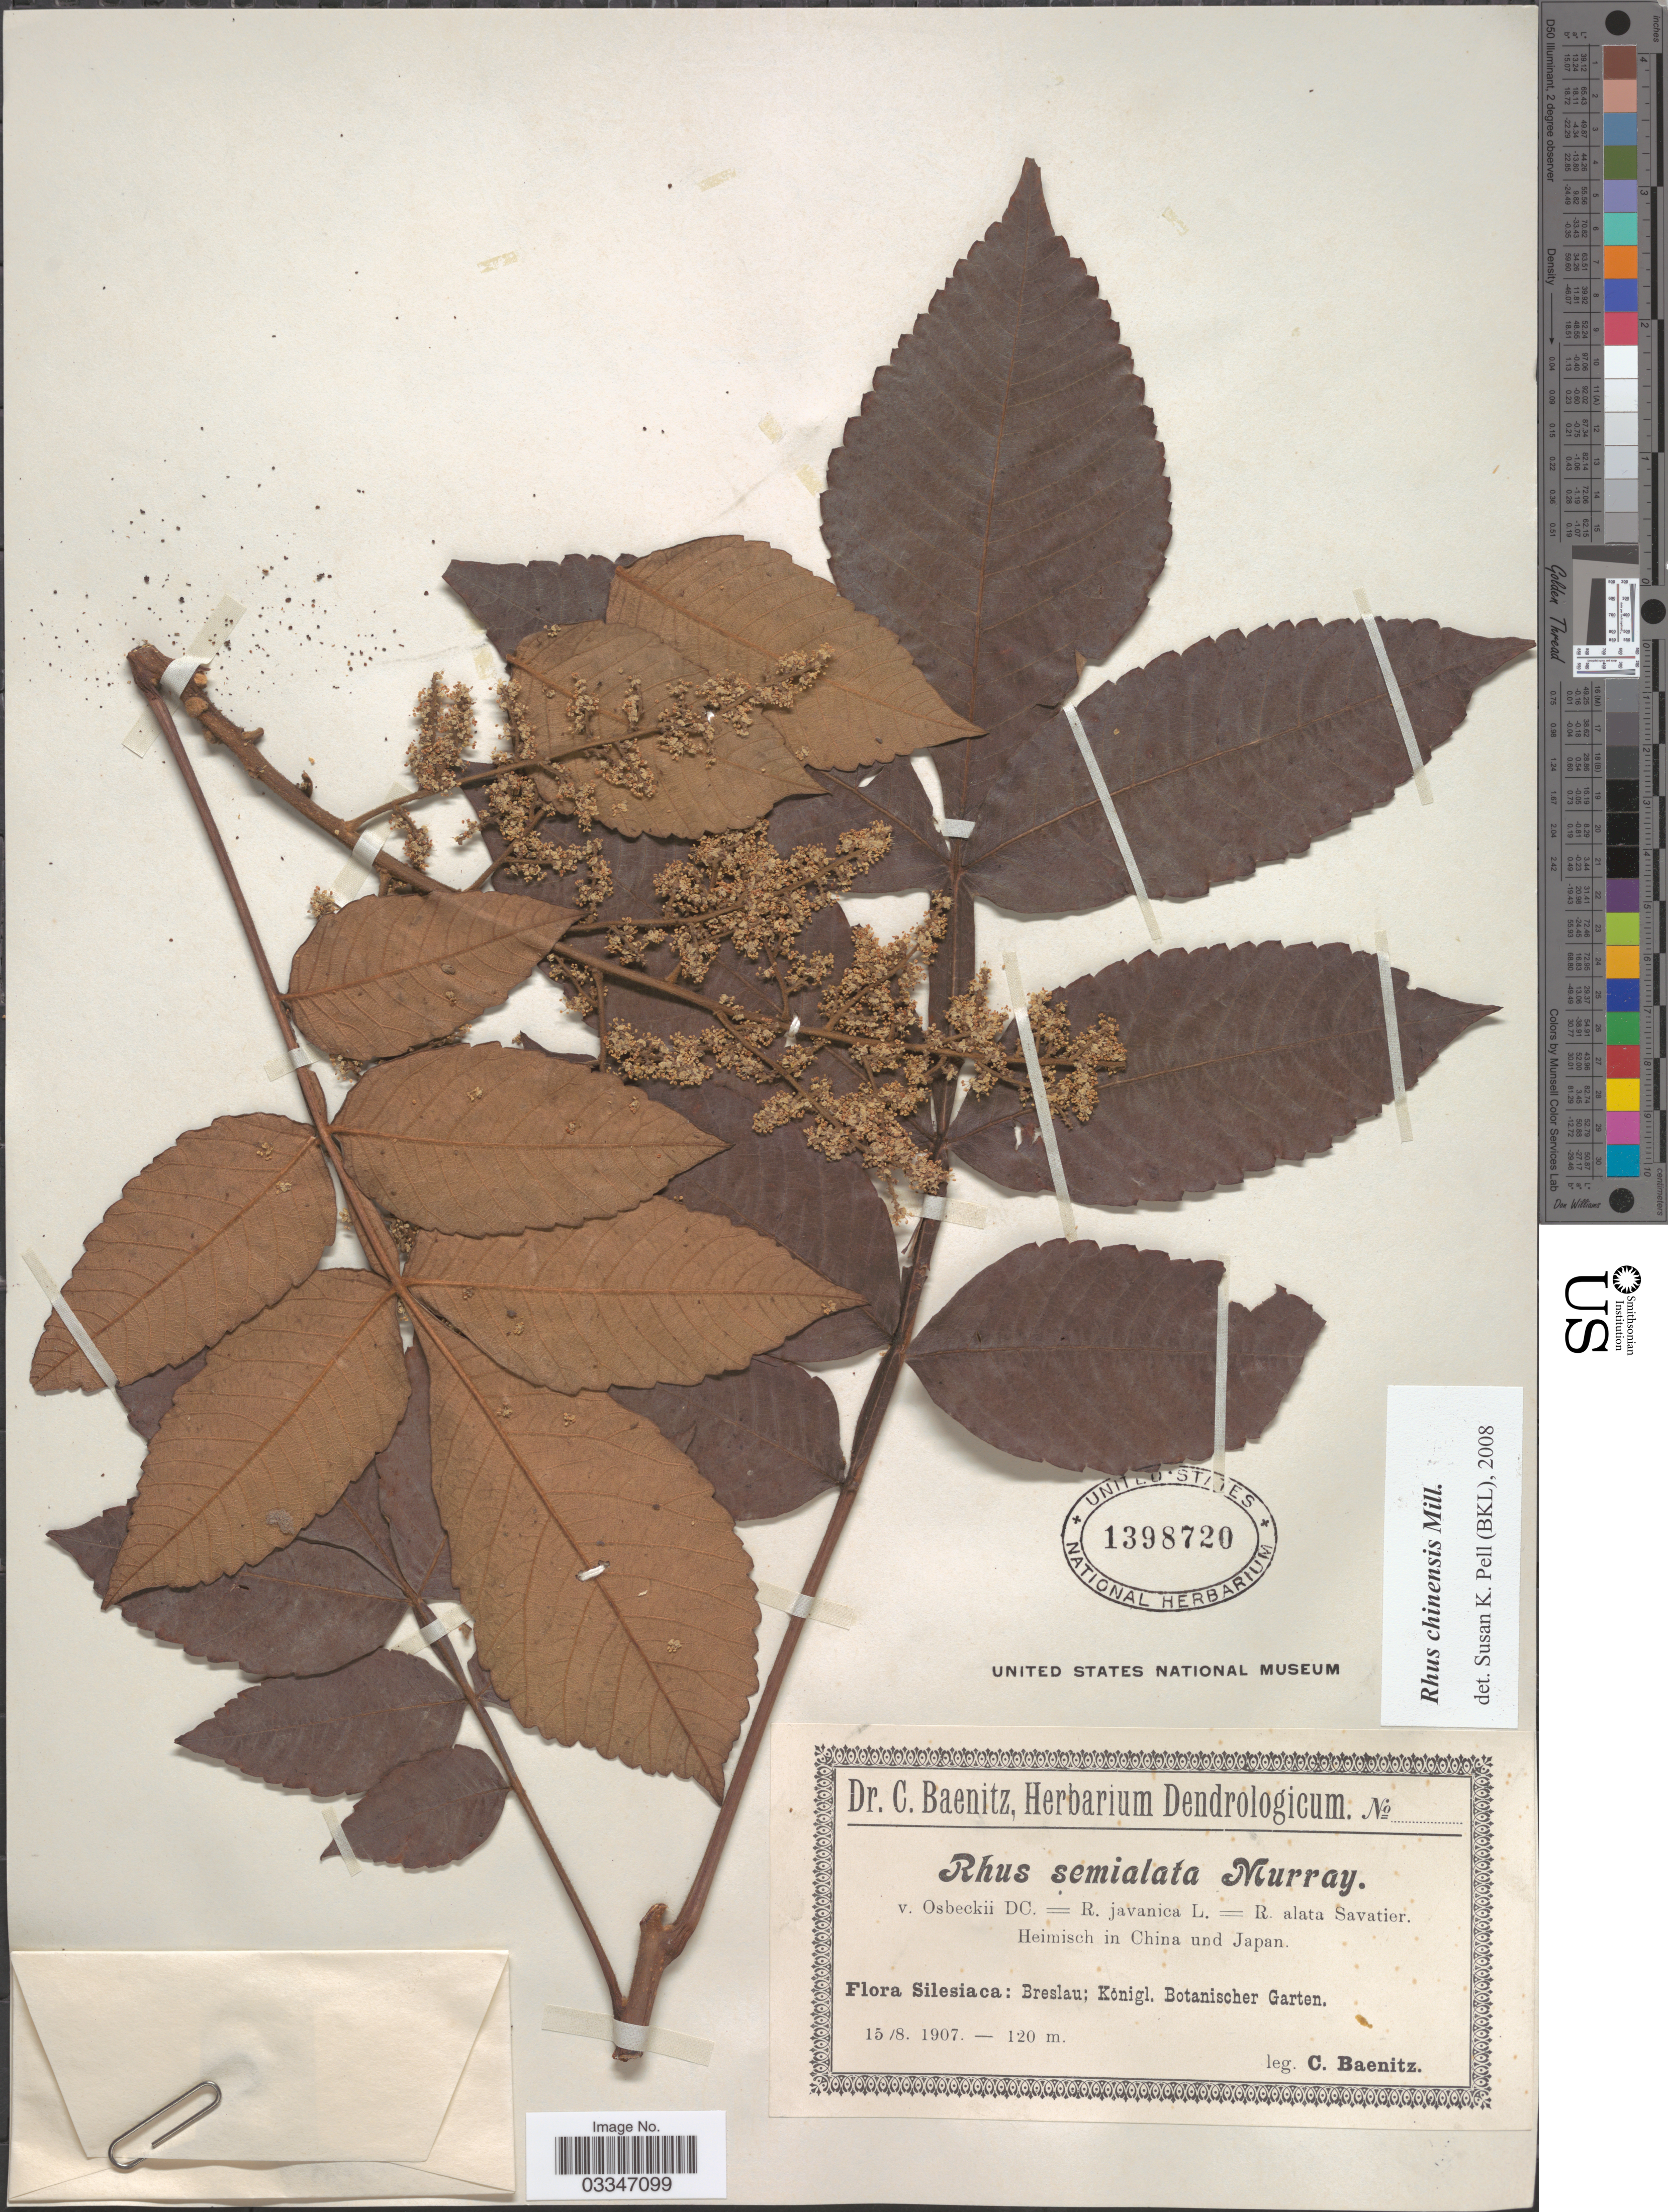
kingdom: Plantae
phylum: Tracheophyta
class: Magnoliopsida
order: Sapindales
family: Anacardiaceae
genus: Rhus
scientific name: Rhus chinensis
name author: Mill.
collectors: C. G. Baenitz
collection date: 1907-08-15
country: Poland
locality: Silesiaca: Breslau; Königl. Botanischer Garten.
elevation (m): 120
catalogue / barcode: US 1398720